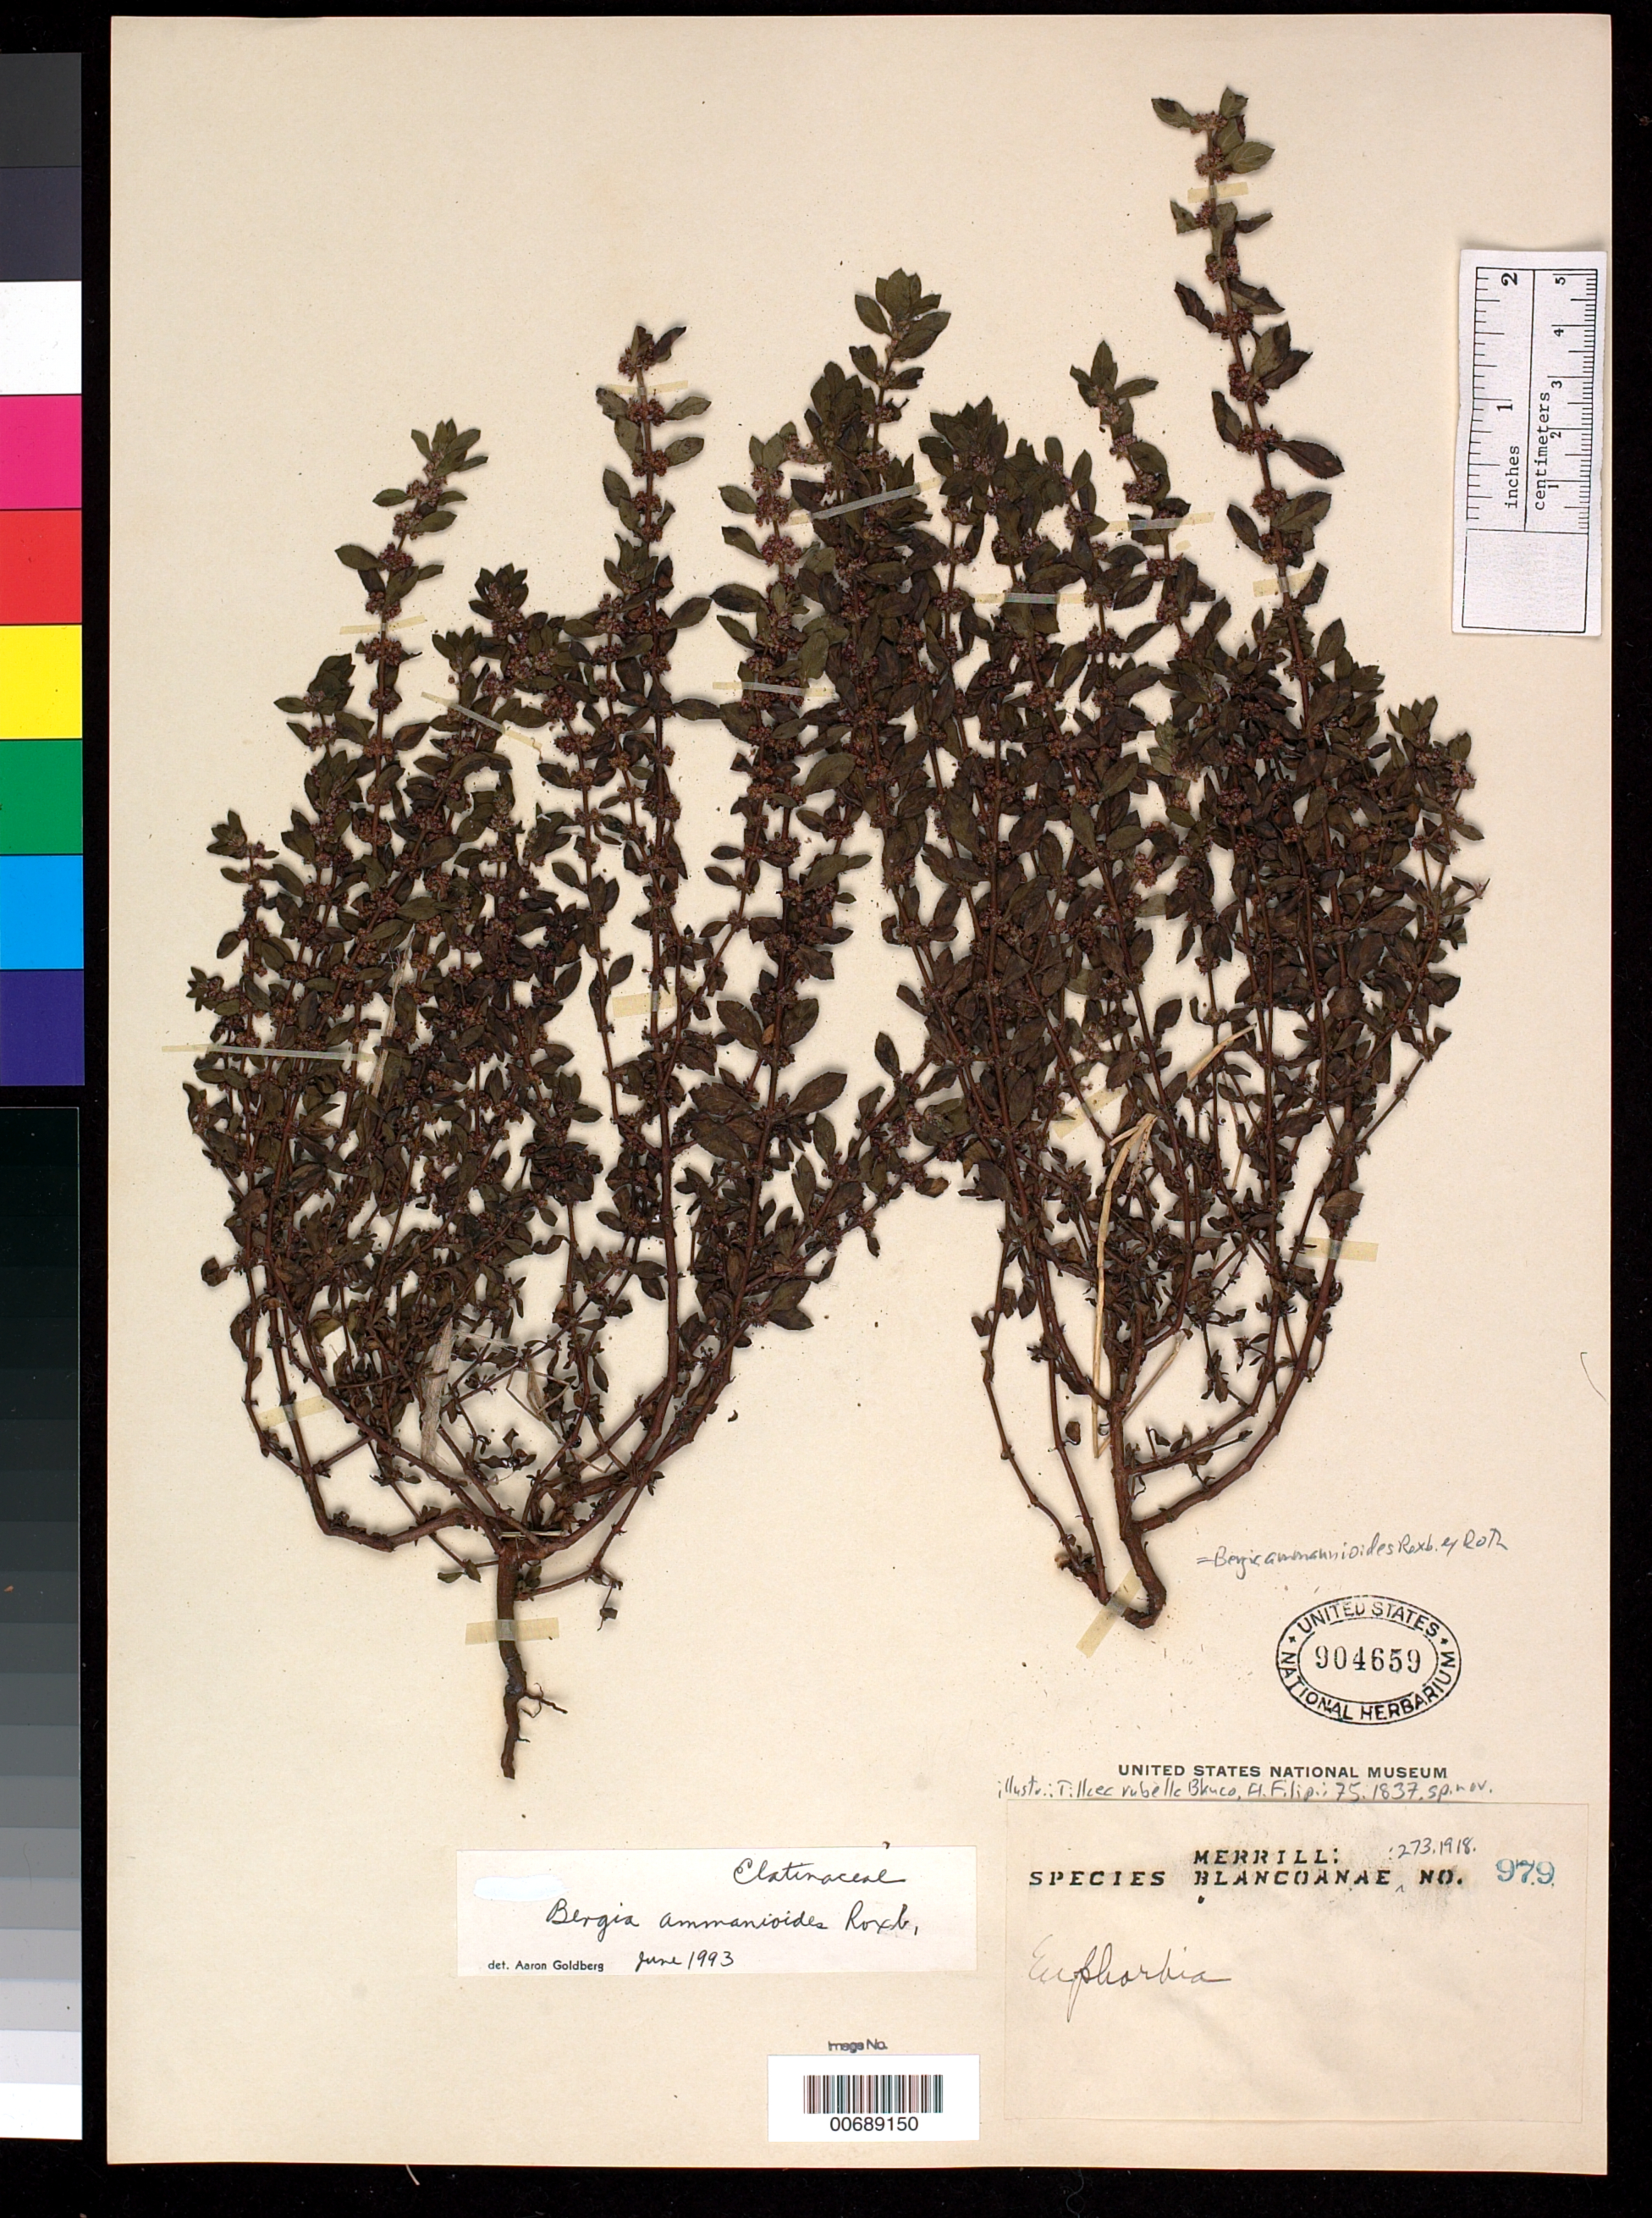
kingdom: Plantae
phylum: Tracheophyta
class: Magnoliopsida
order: Malpighiales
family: Elatinaceae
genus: Bergia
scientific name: Bergia ammannioides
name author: Roxb.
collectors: E. D. Merrill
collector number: Sp. Blancoan. 0979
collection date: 1916-06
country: Philippines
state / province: Calabarzon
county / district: Rizal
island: Luzon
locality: Antipolo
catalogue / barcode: US 904659